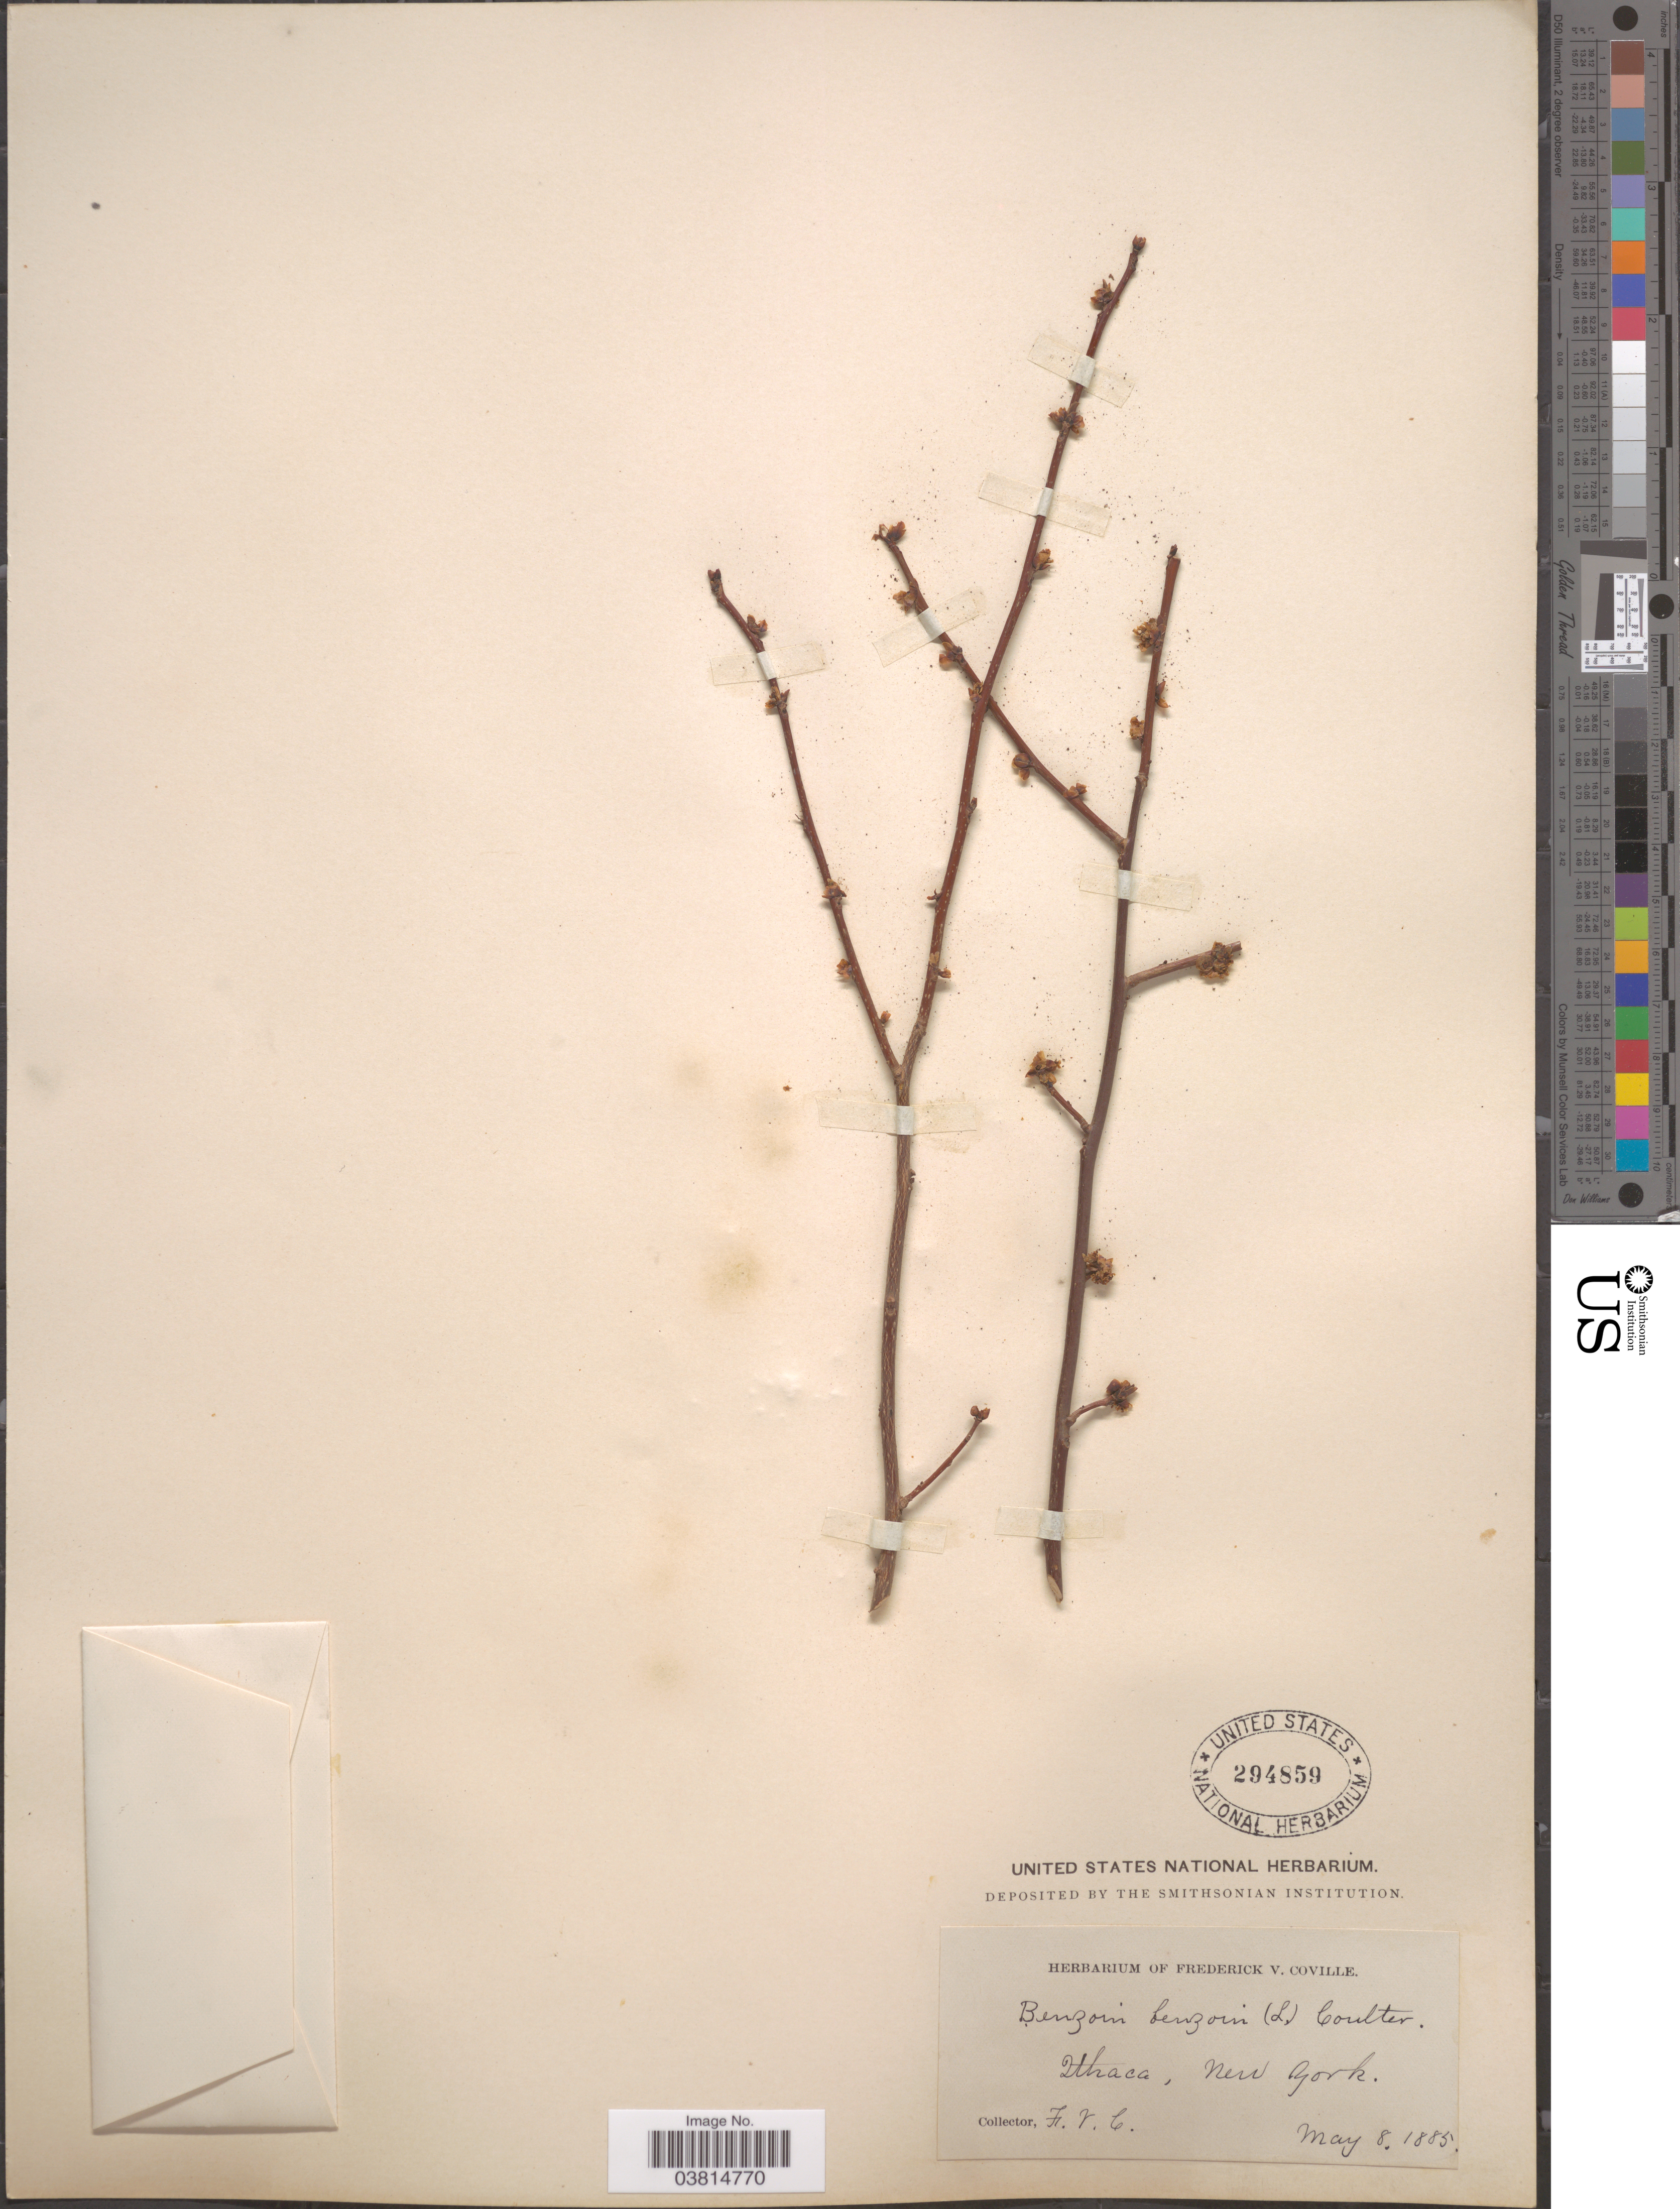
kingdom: Plantae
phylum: Tracheophyta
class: Magnoliopsida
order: Laurales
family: Lauraceae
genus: Lindera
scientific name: Lindera benzoin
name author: (L.) Blume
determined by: Strong, Mark T., (BOT), Smithsonian Institution - National Museum of Natural History (UNITED STATES)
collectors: F. V. Coville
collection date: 1885-05-08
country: United States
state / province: New York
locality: Ithaca.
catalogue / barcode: US 294859